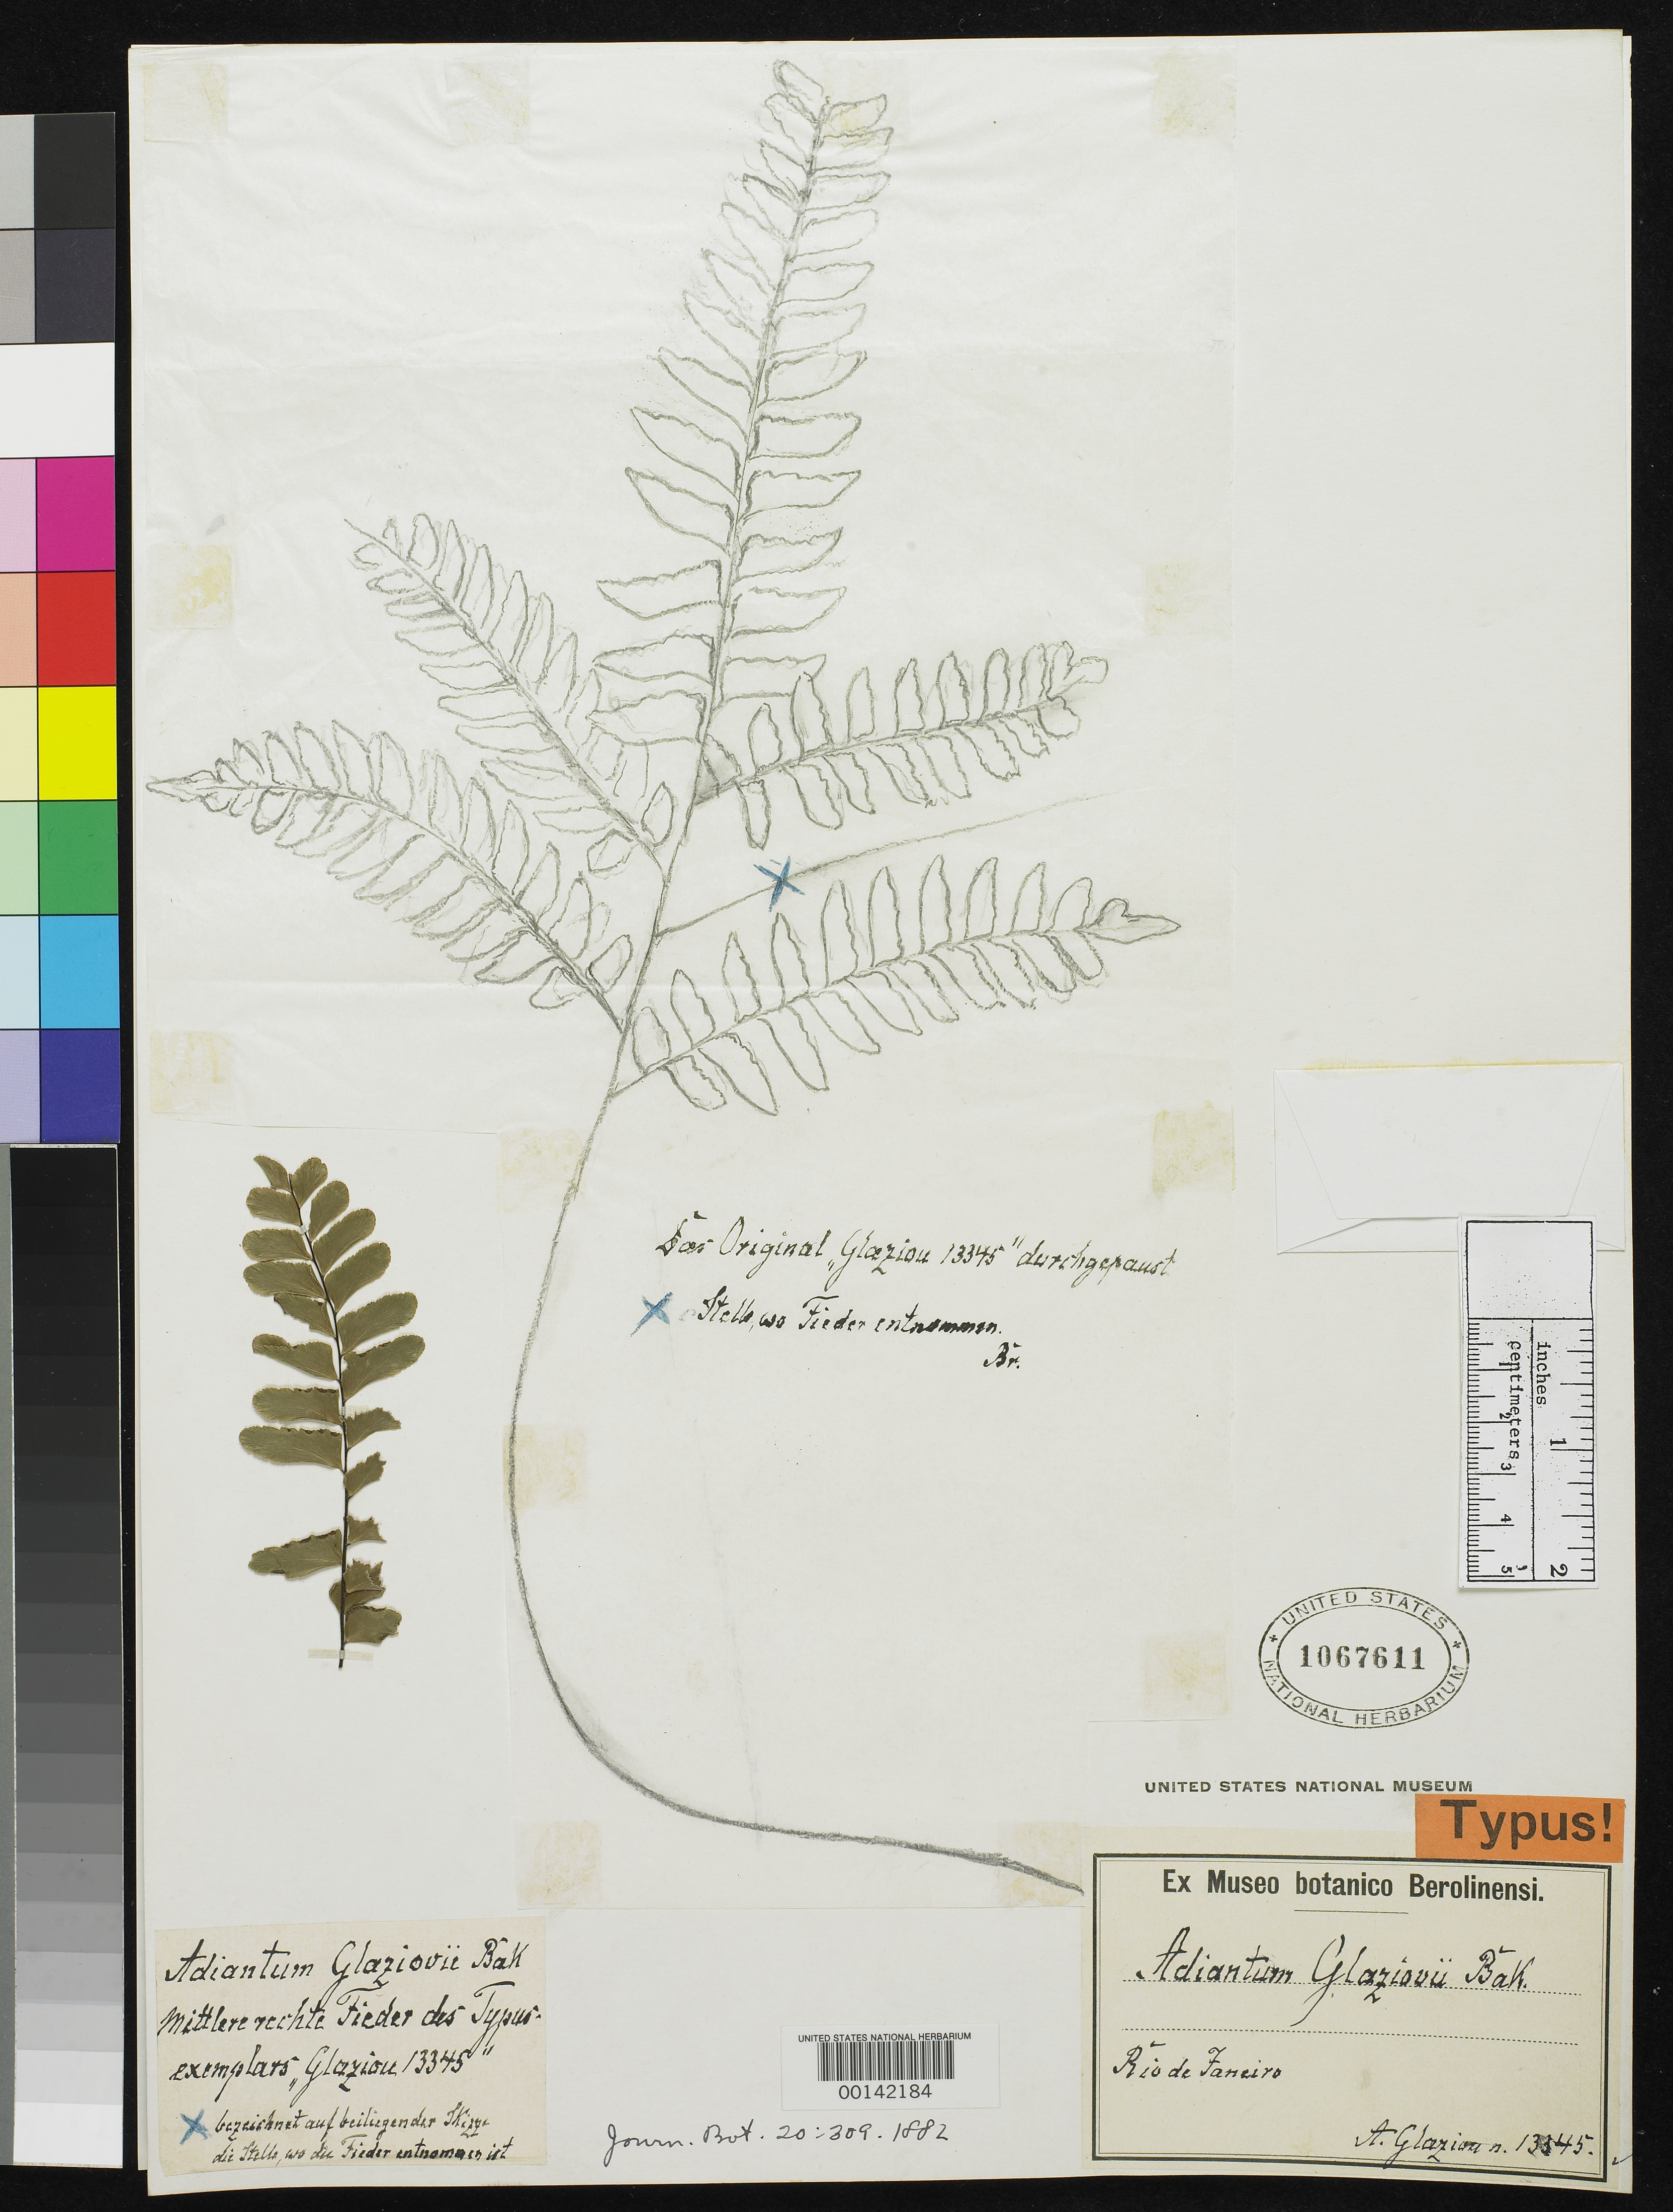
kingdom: Plantae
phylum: Tracheophyta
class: Polypodiopsida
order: Polypodiales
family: Pteridaceae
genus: Adiantum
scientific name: Adiantum glaziovii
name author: Baker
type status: Type Collection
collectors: A. F. M. Glaziou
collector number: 13345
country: Brazil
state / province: Rio de Janeiro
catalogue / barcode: US 1067611